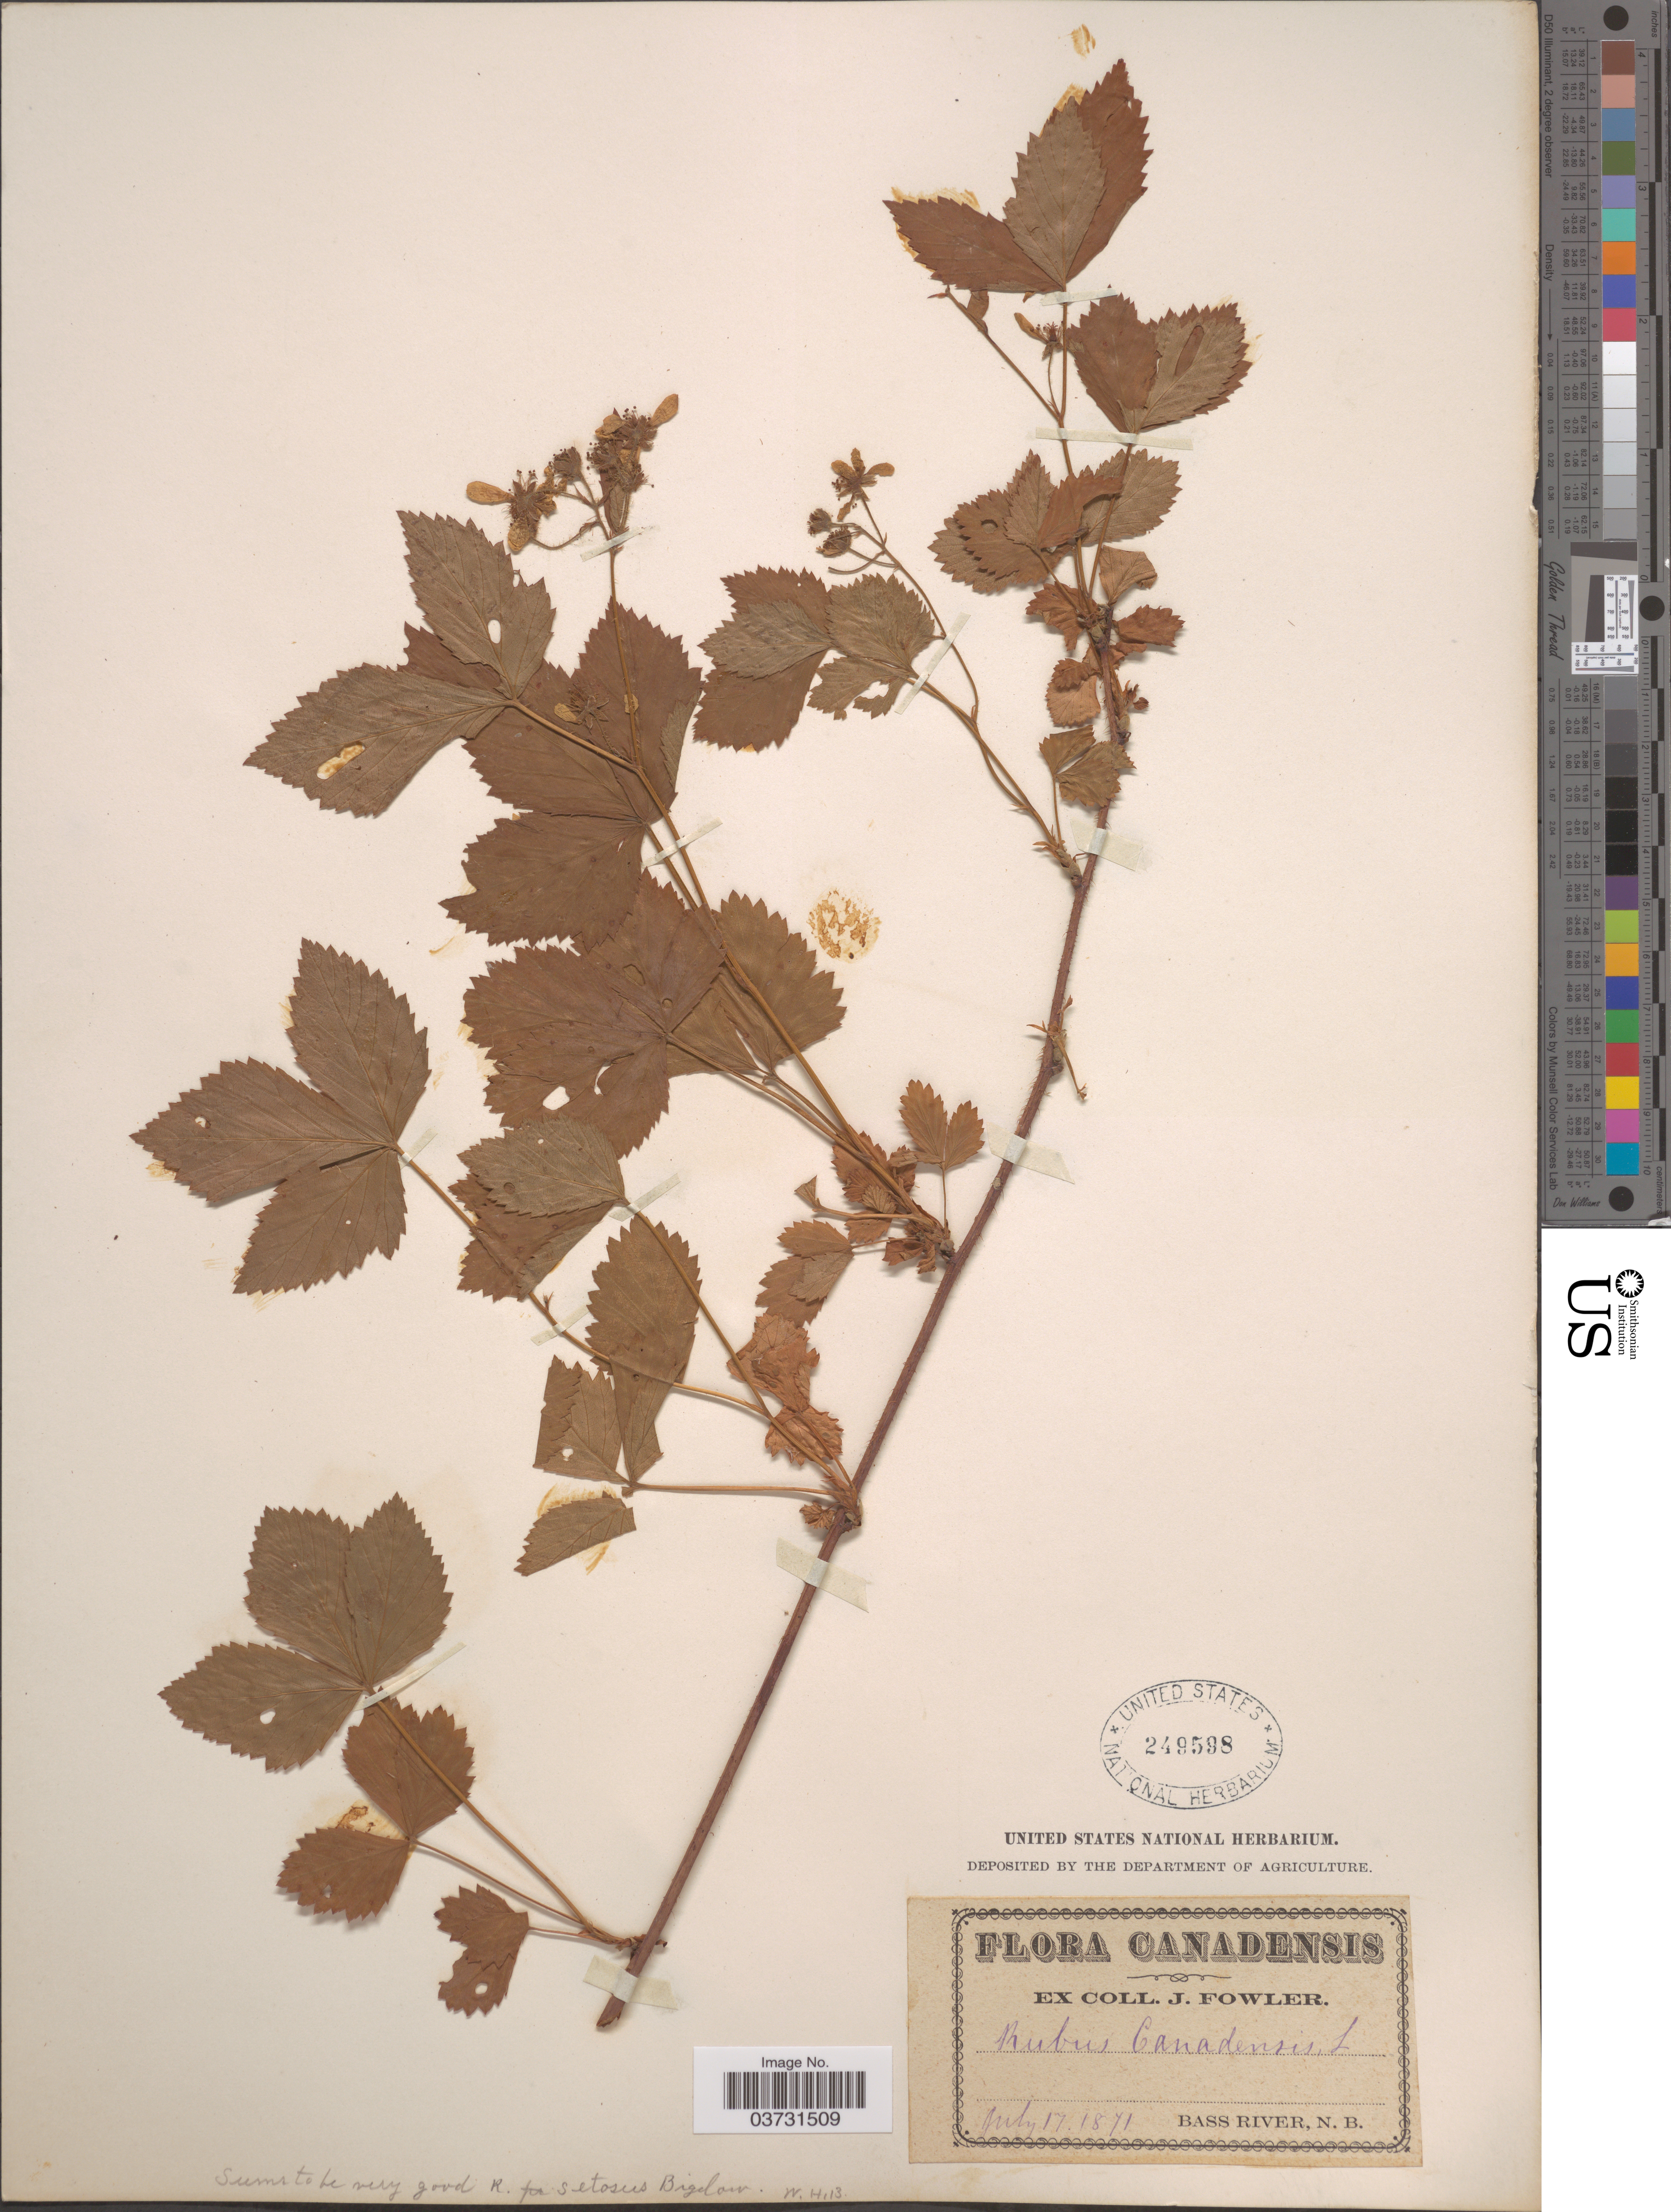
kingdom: Plantae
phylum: Tracheophyta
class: Magnoliopsida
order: Rosales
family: Rosaceae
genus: Rubus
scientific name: Rubus nigricans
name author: Rydb. in Britton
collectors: J. Fowler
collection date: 1871-07-17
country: Canada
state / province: New Brunswick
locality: Bass River.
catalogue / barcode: US 249598